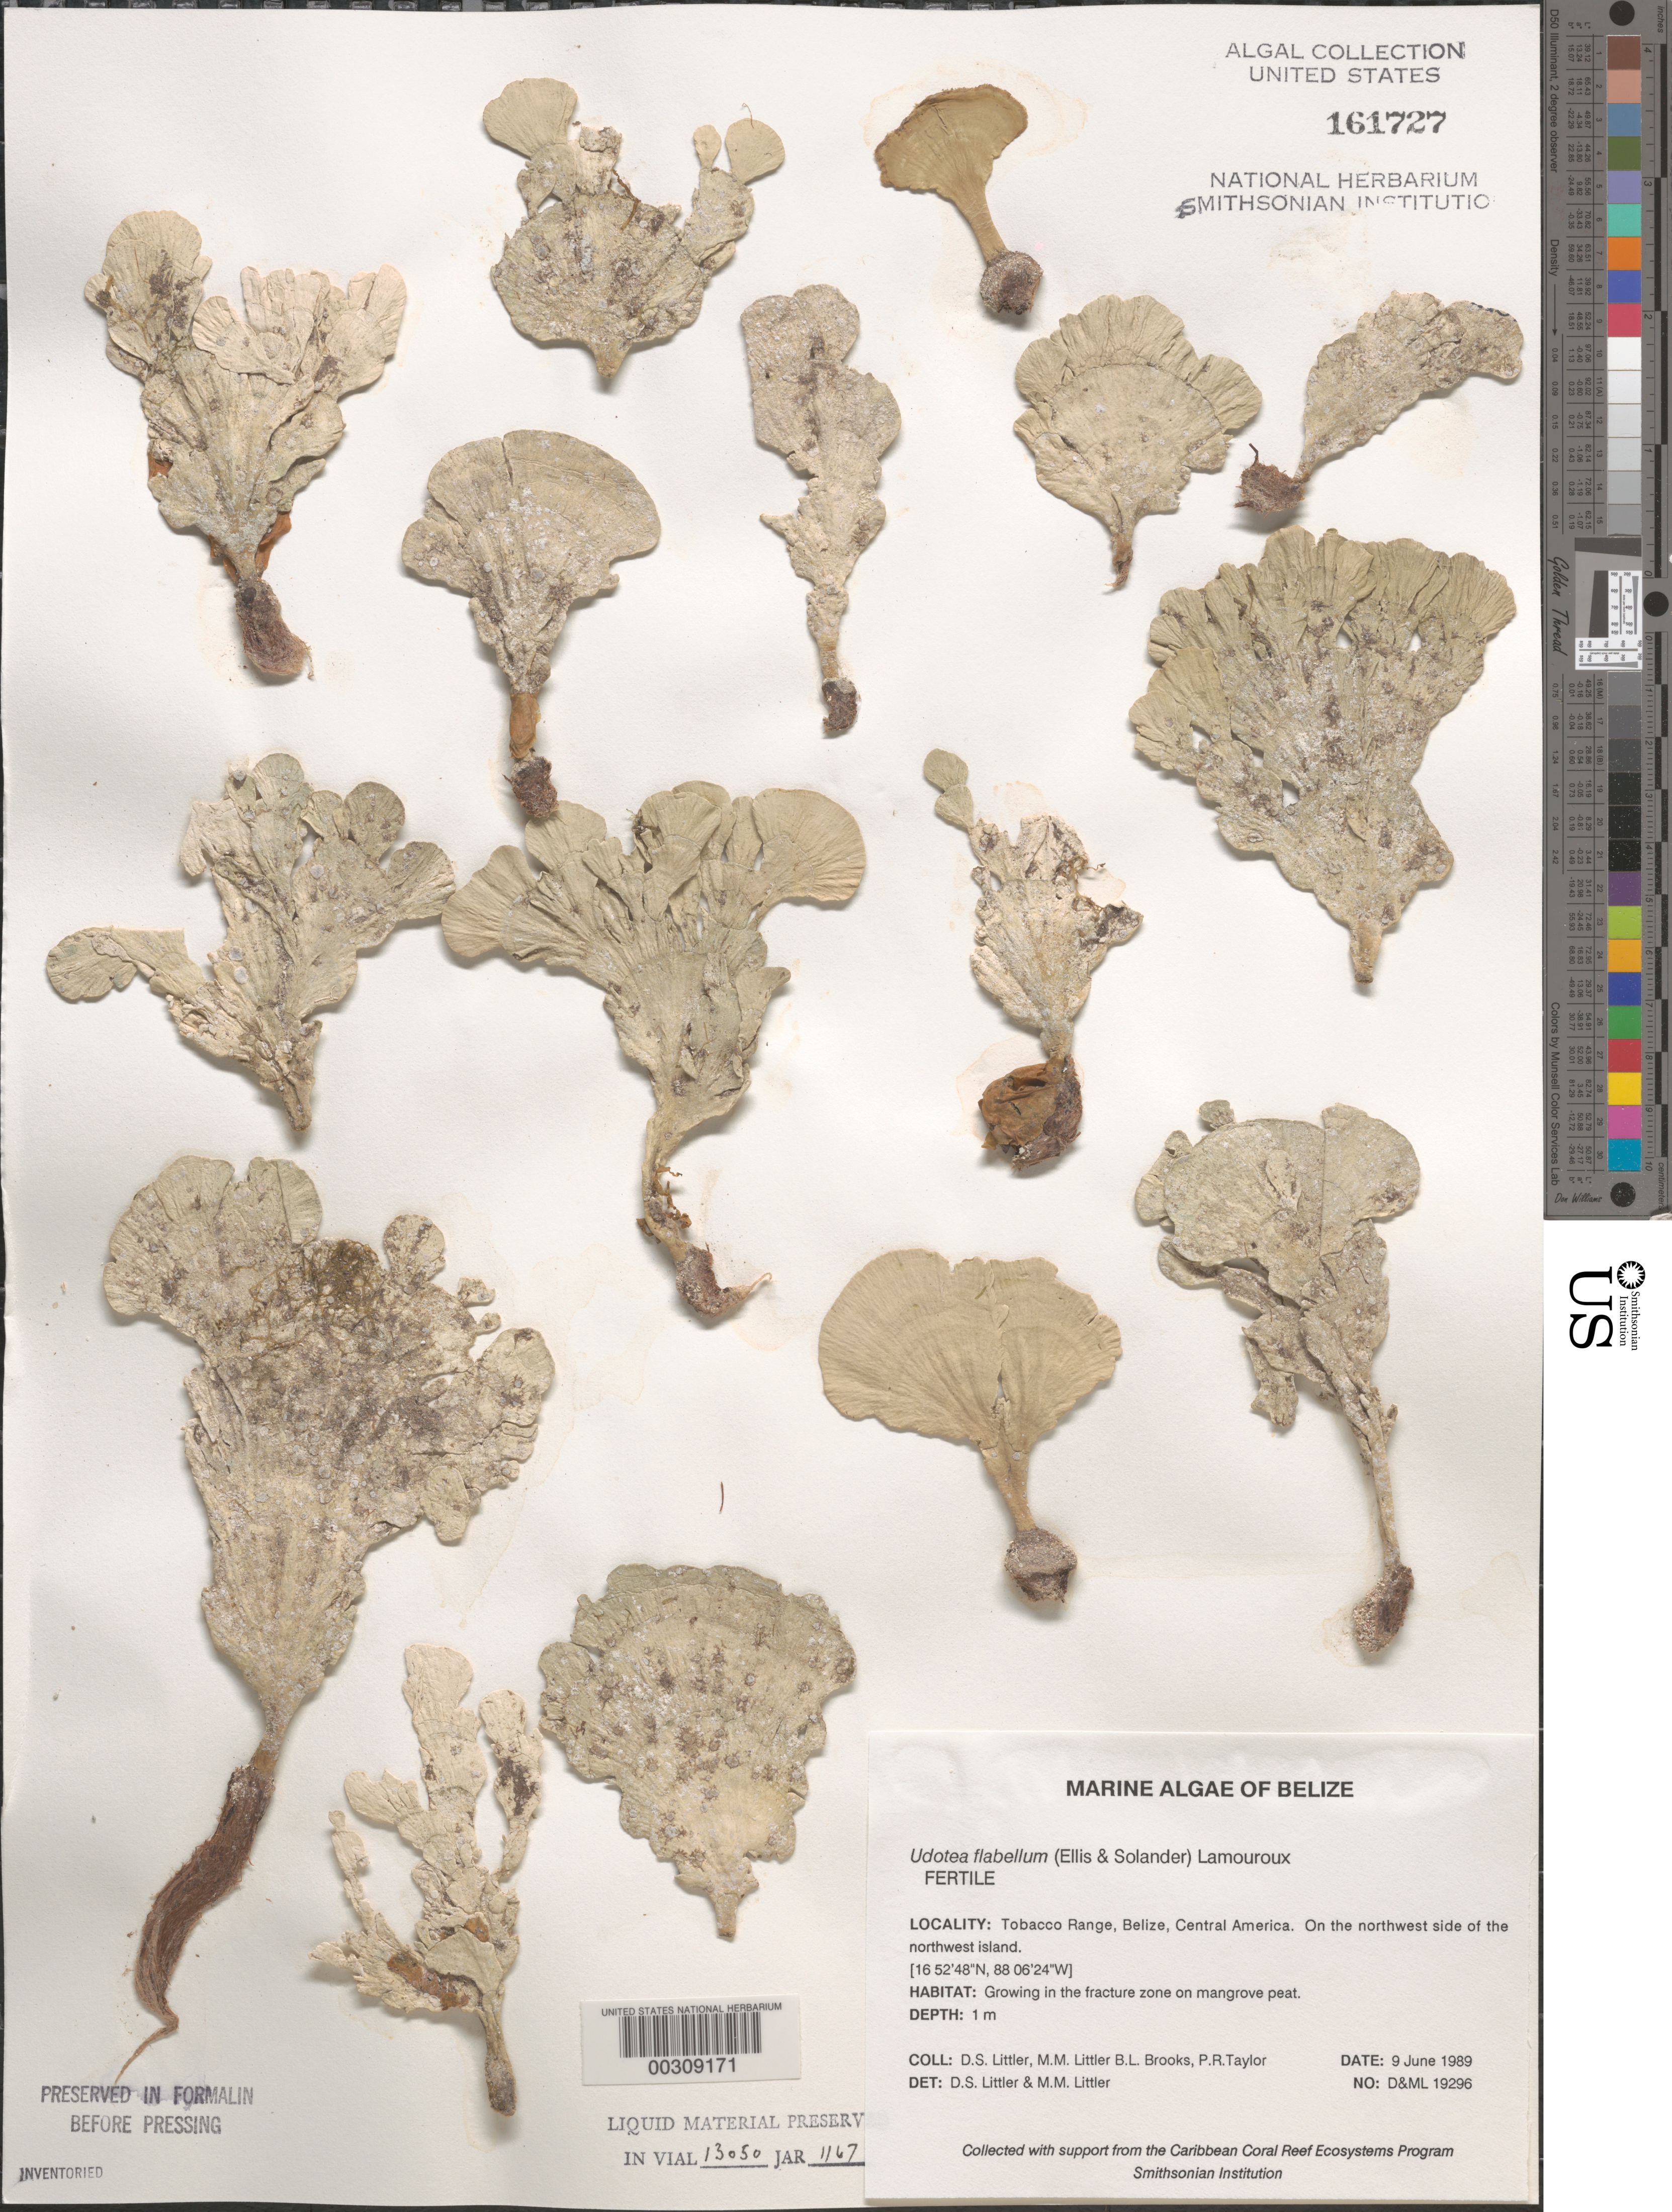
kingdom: Plantae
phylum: Chlorophyta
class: Ulvophyceae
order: Bryopsidales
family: Udoteaceae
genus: Udotea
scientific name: Udotea flabellum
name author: (J. Ellis & Sol.) M. Howe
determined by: Littler, D. S.; Littler, M. M.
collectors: D. S. Littler, M. M. Littler, B. Brooks & P. R. Taylor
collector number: D&ML 19296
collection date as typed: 09 Jun 1989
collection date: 1989-06-09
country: Belize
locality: Tobacco Range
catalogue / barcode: US 161727